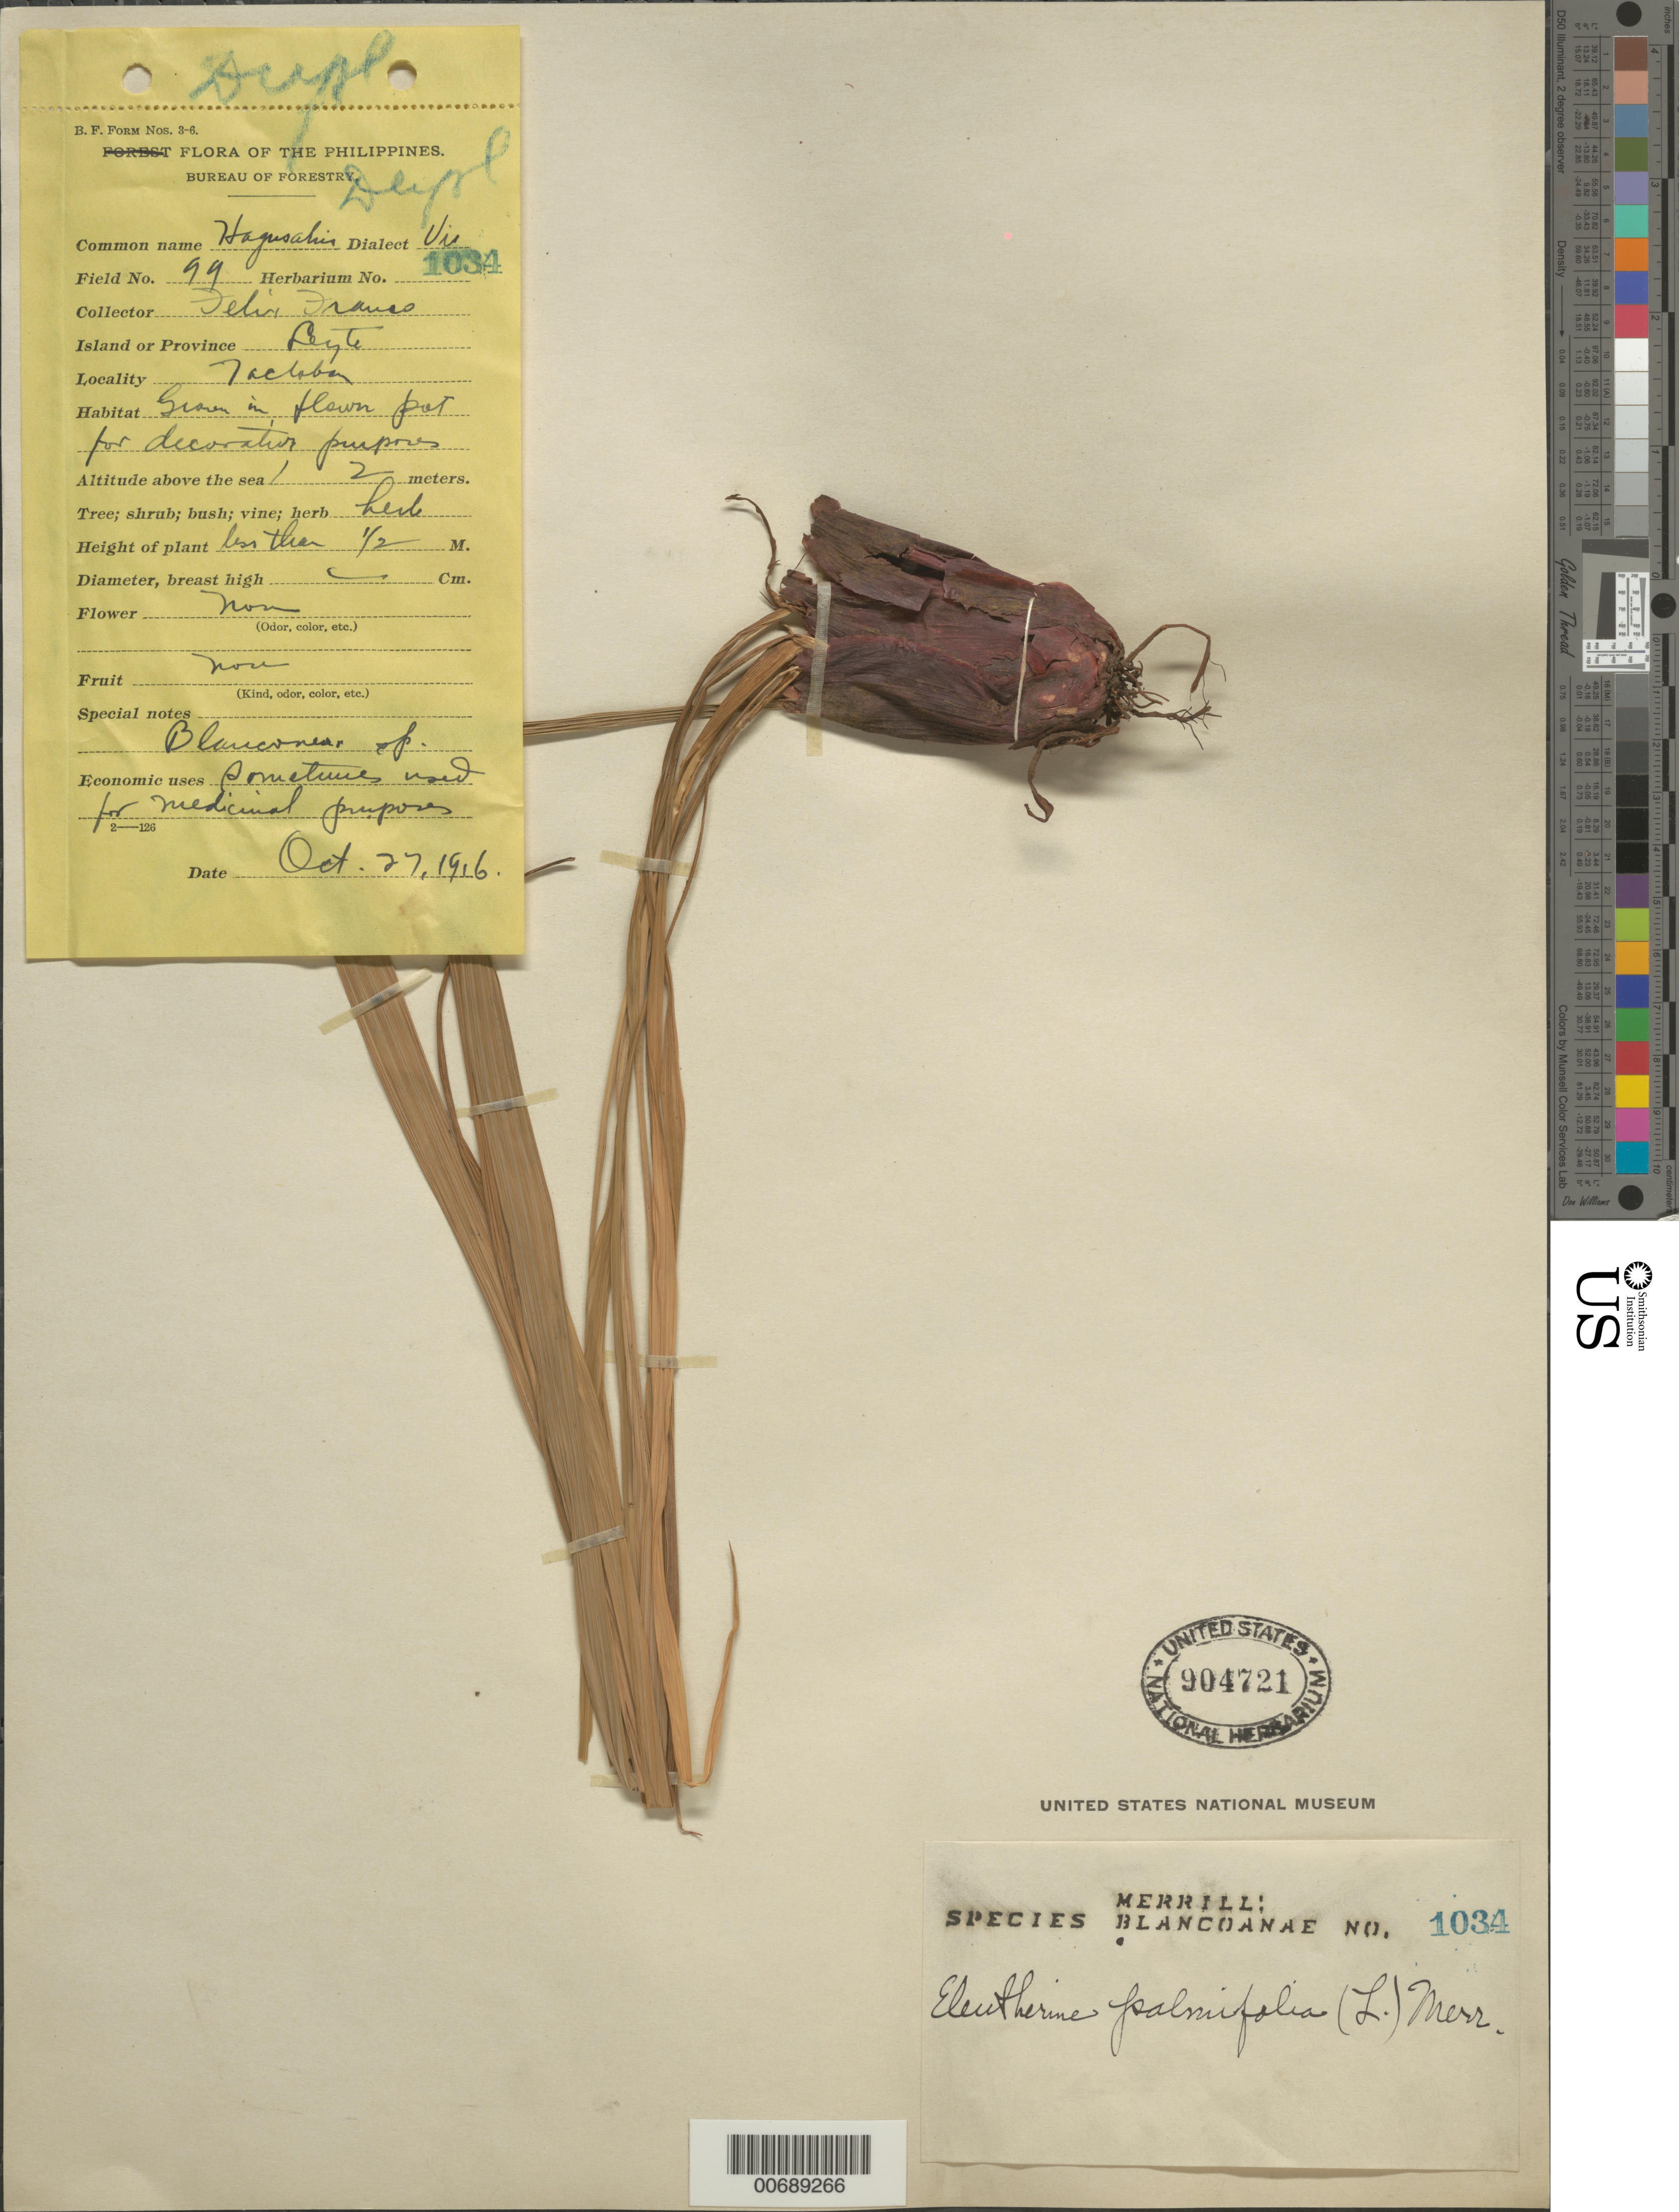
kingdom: Plantae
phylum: Tracheophyta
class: Liliopsida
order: Asparagales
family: Iridaceae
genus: Eleutherine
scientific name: Eleutherine palmifolia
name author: (L.) Merr.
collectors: L. C. Franco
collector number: Sp. Blancoan. 1034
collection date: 1916-10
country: Philippines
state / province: Eastern Visayas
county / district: Leyte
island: Leyte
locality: Tacloban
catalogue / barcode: US 904721